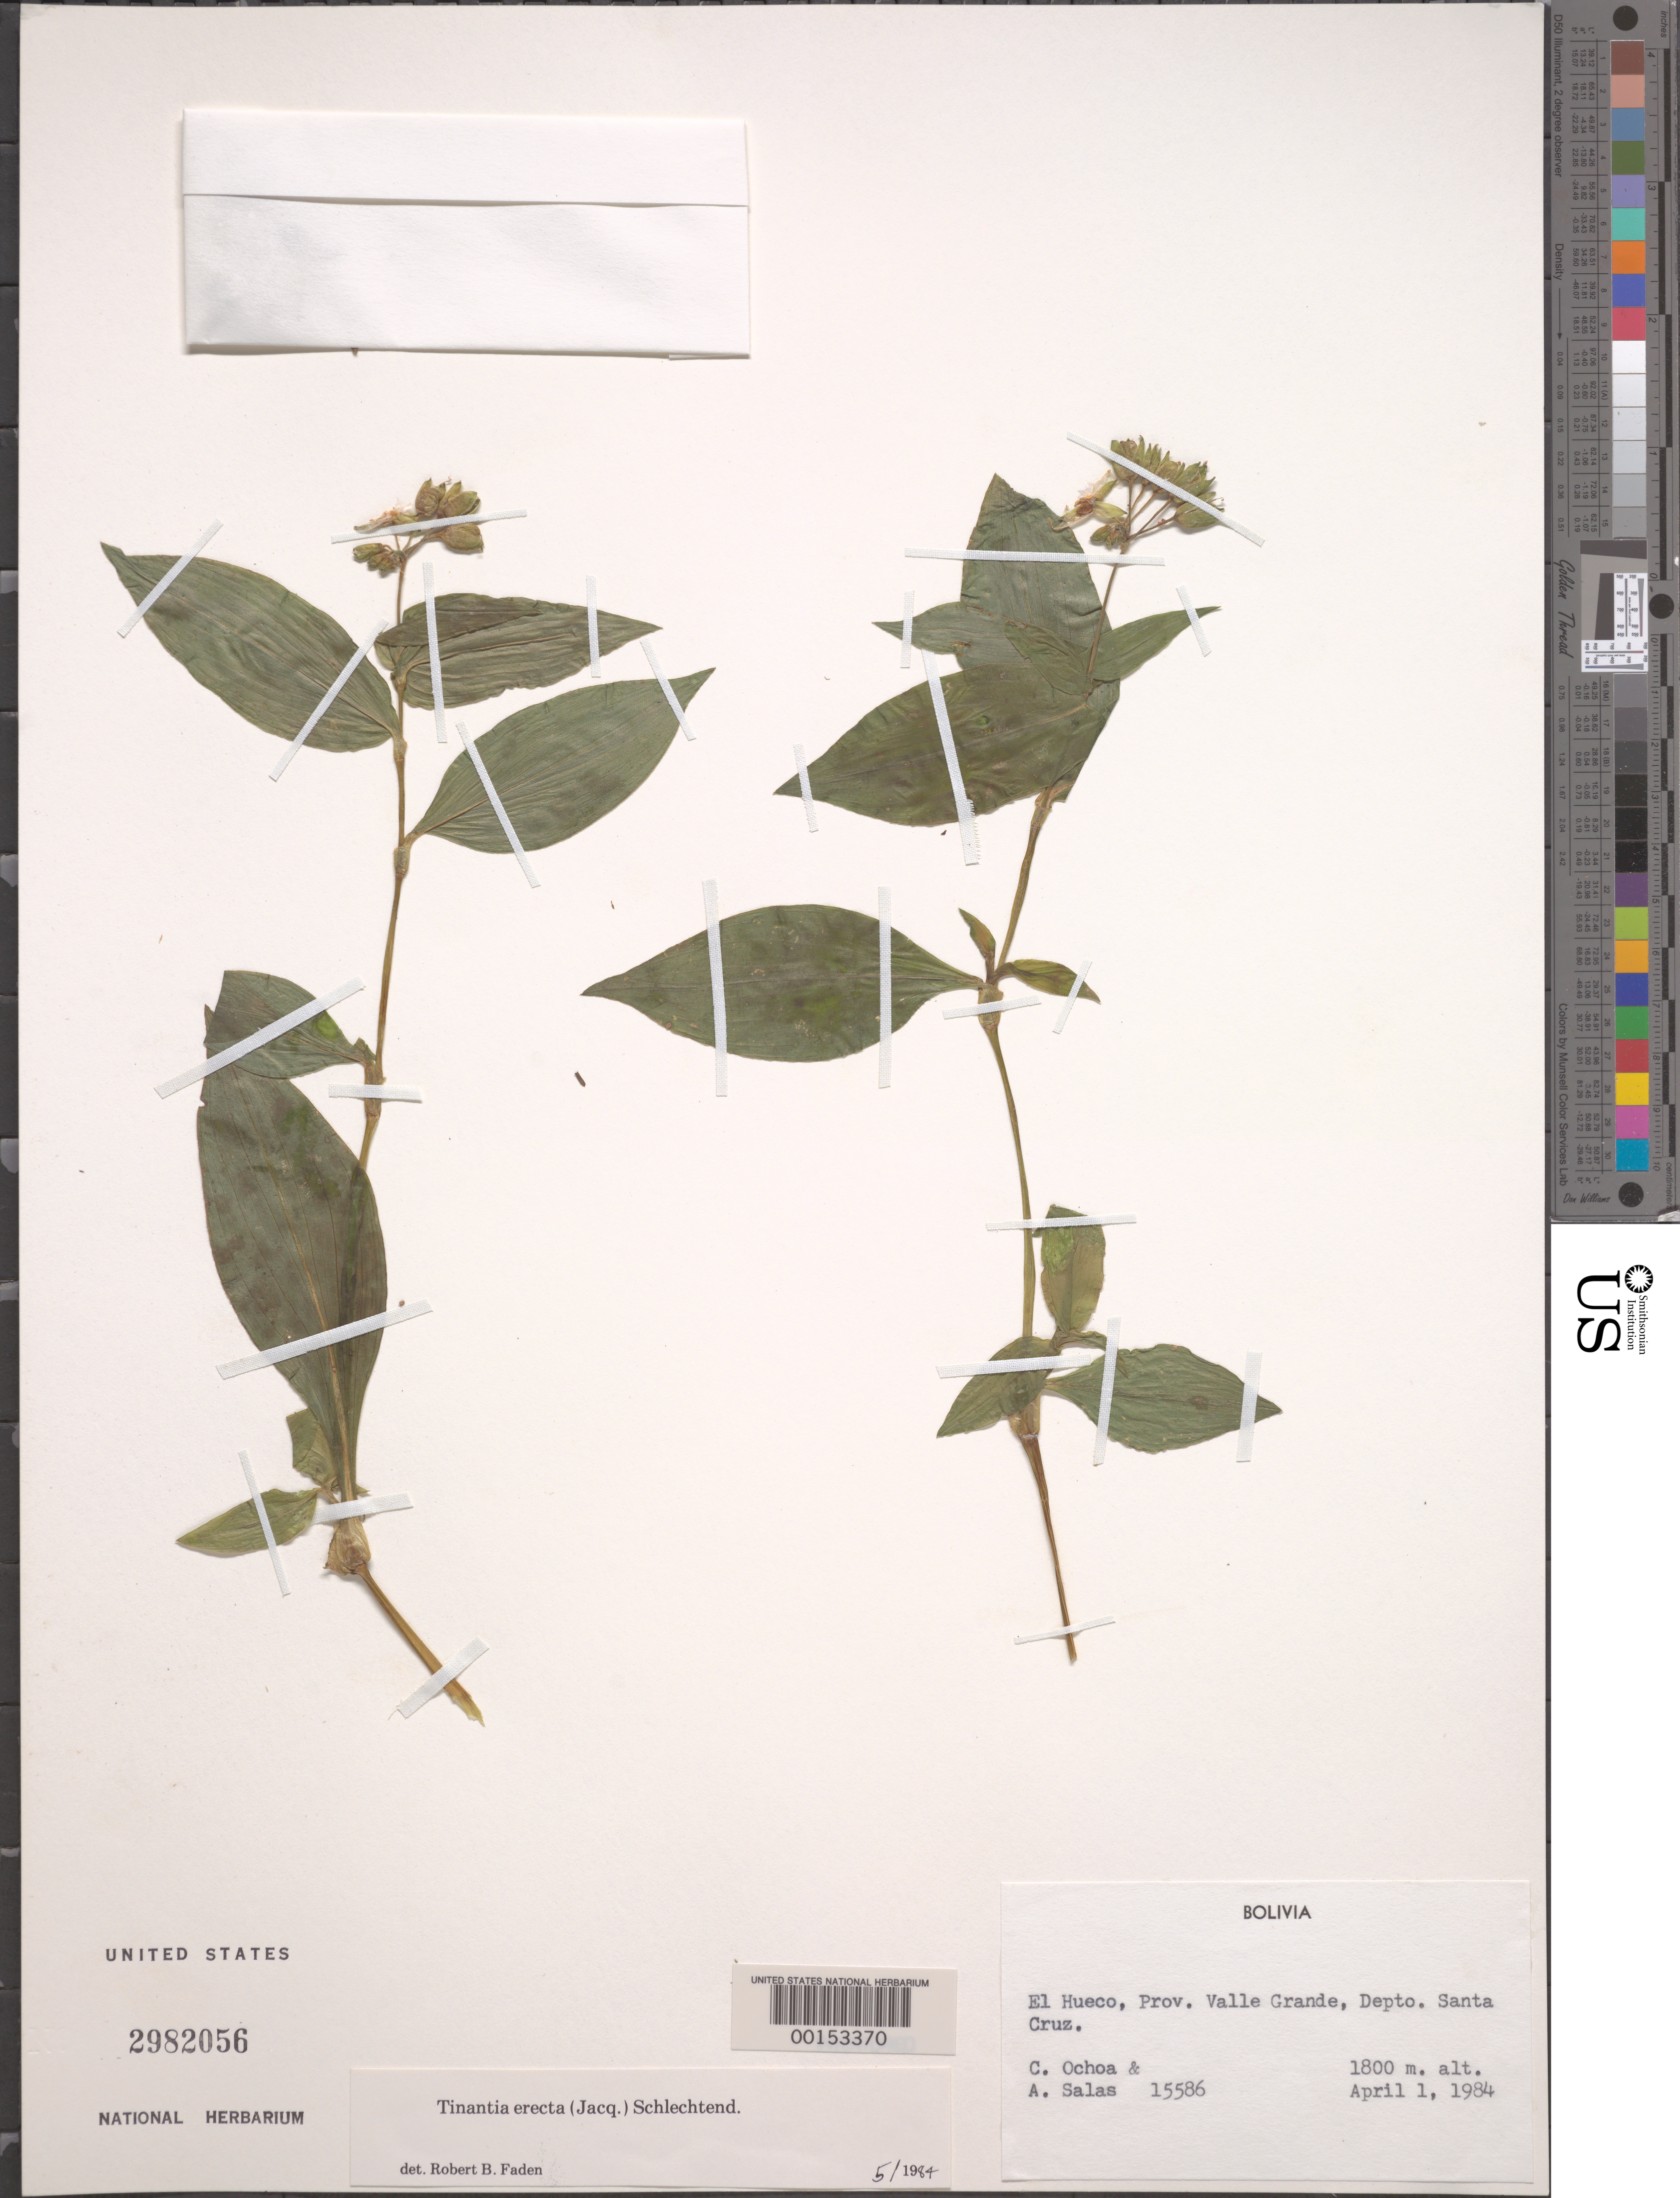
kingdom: Plantae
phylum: Tracheophyta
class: Liliopsida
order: Commelinales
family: Commelinaceae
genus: Tinantia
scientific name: Tinantia erecta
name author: (Jacq.) Fenzl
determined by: Faden, Robert B., (US), Smithsonian Institution - National Museum of Natural History (UNITED STATES)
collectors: C. M. Ochoa & A. Salas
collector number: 15586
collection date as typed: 01 Apr 1984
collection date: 1984-04-01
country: Bolivia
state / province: Santa Cruz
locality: El Hueco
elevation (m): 1800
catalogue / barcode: US 2982056